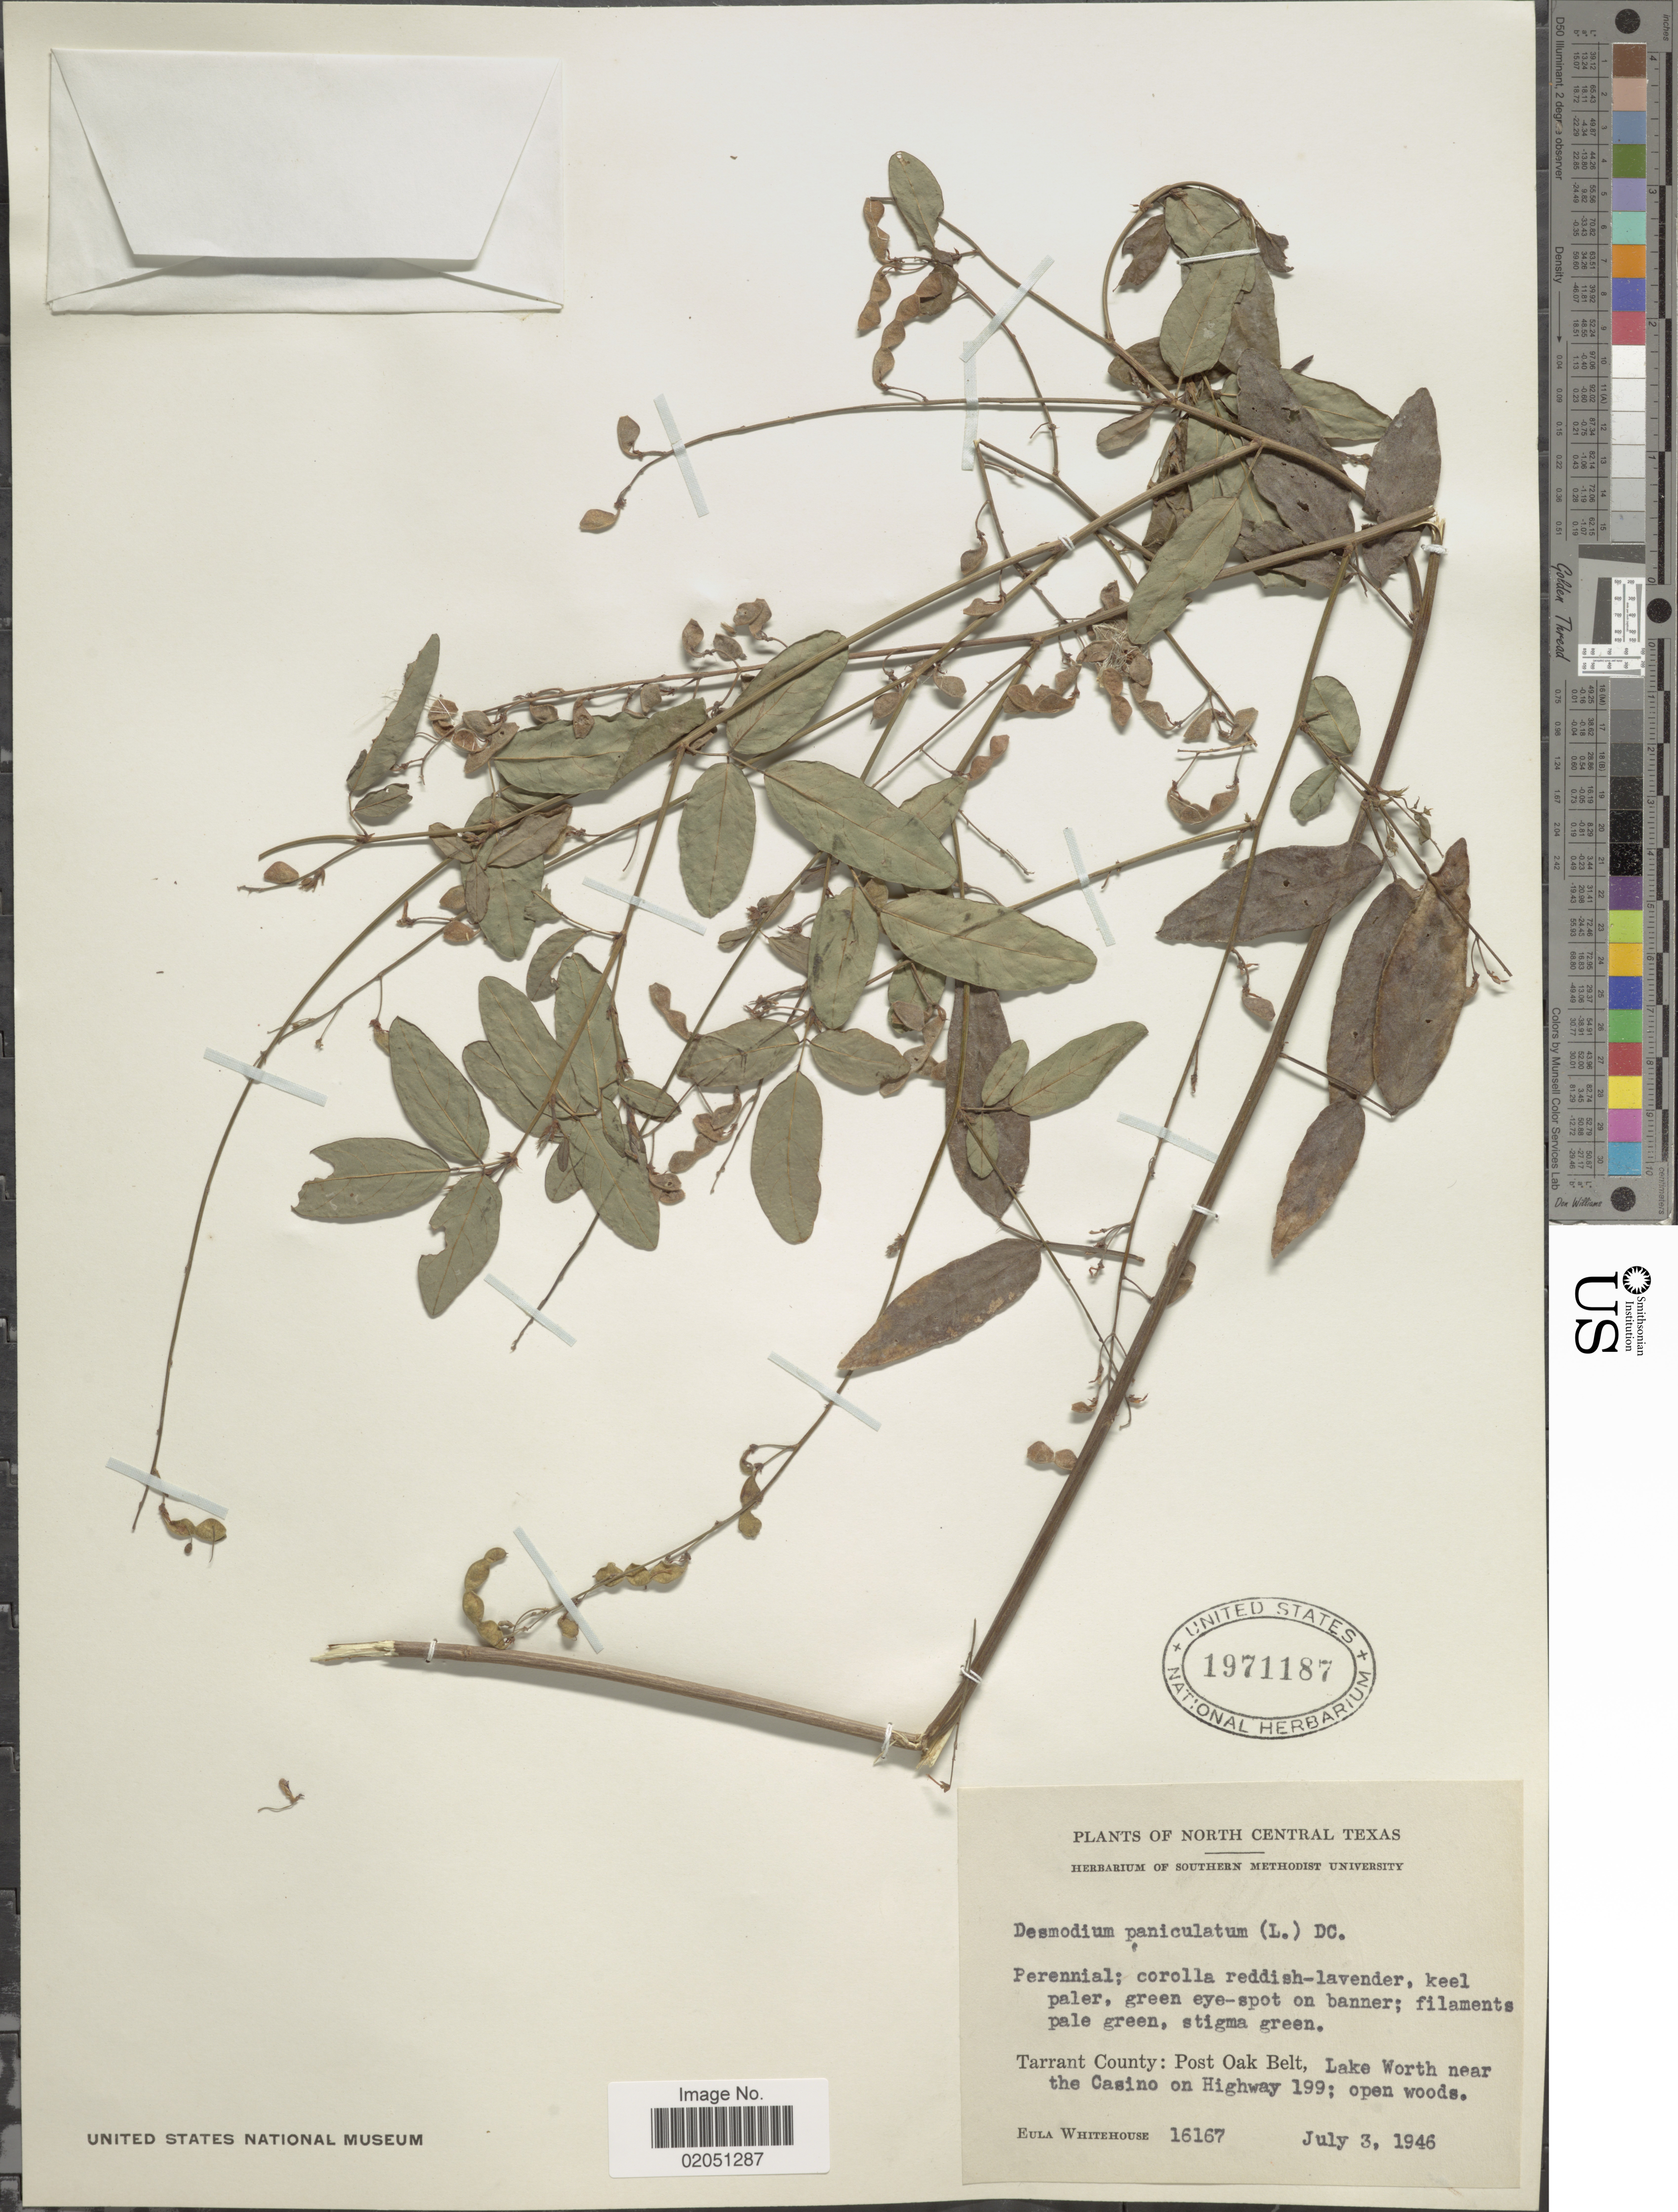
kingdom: Plantae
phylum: Tracheophyta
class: Magnoliopsida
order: Fabales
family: Fabaceae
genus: Desmodium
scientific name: Desmodium paniculatum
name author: (L.) DC.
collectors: E. Whitehouse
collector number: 16167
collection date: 1946-07-03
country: United States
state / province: Texas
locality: North Central Texas, Tarrant County: Post Oak Belt, Lake Worth near the Casino on Highway 199; open woods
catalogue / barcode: US 1971187